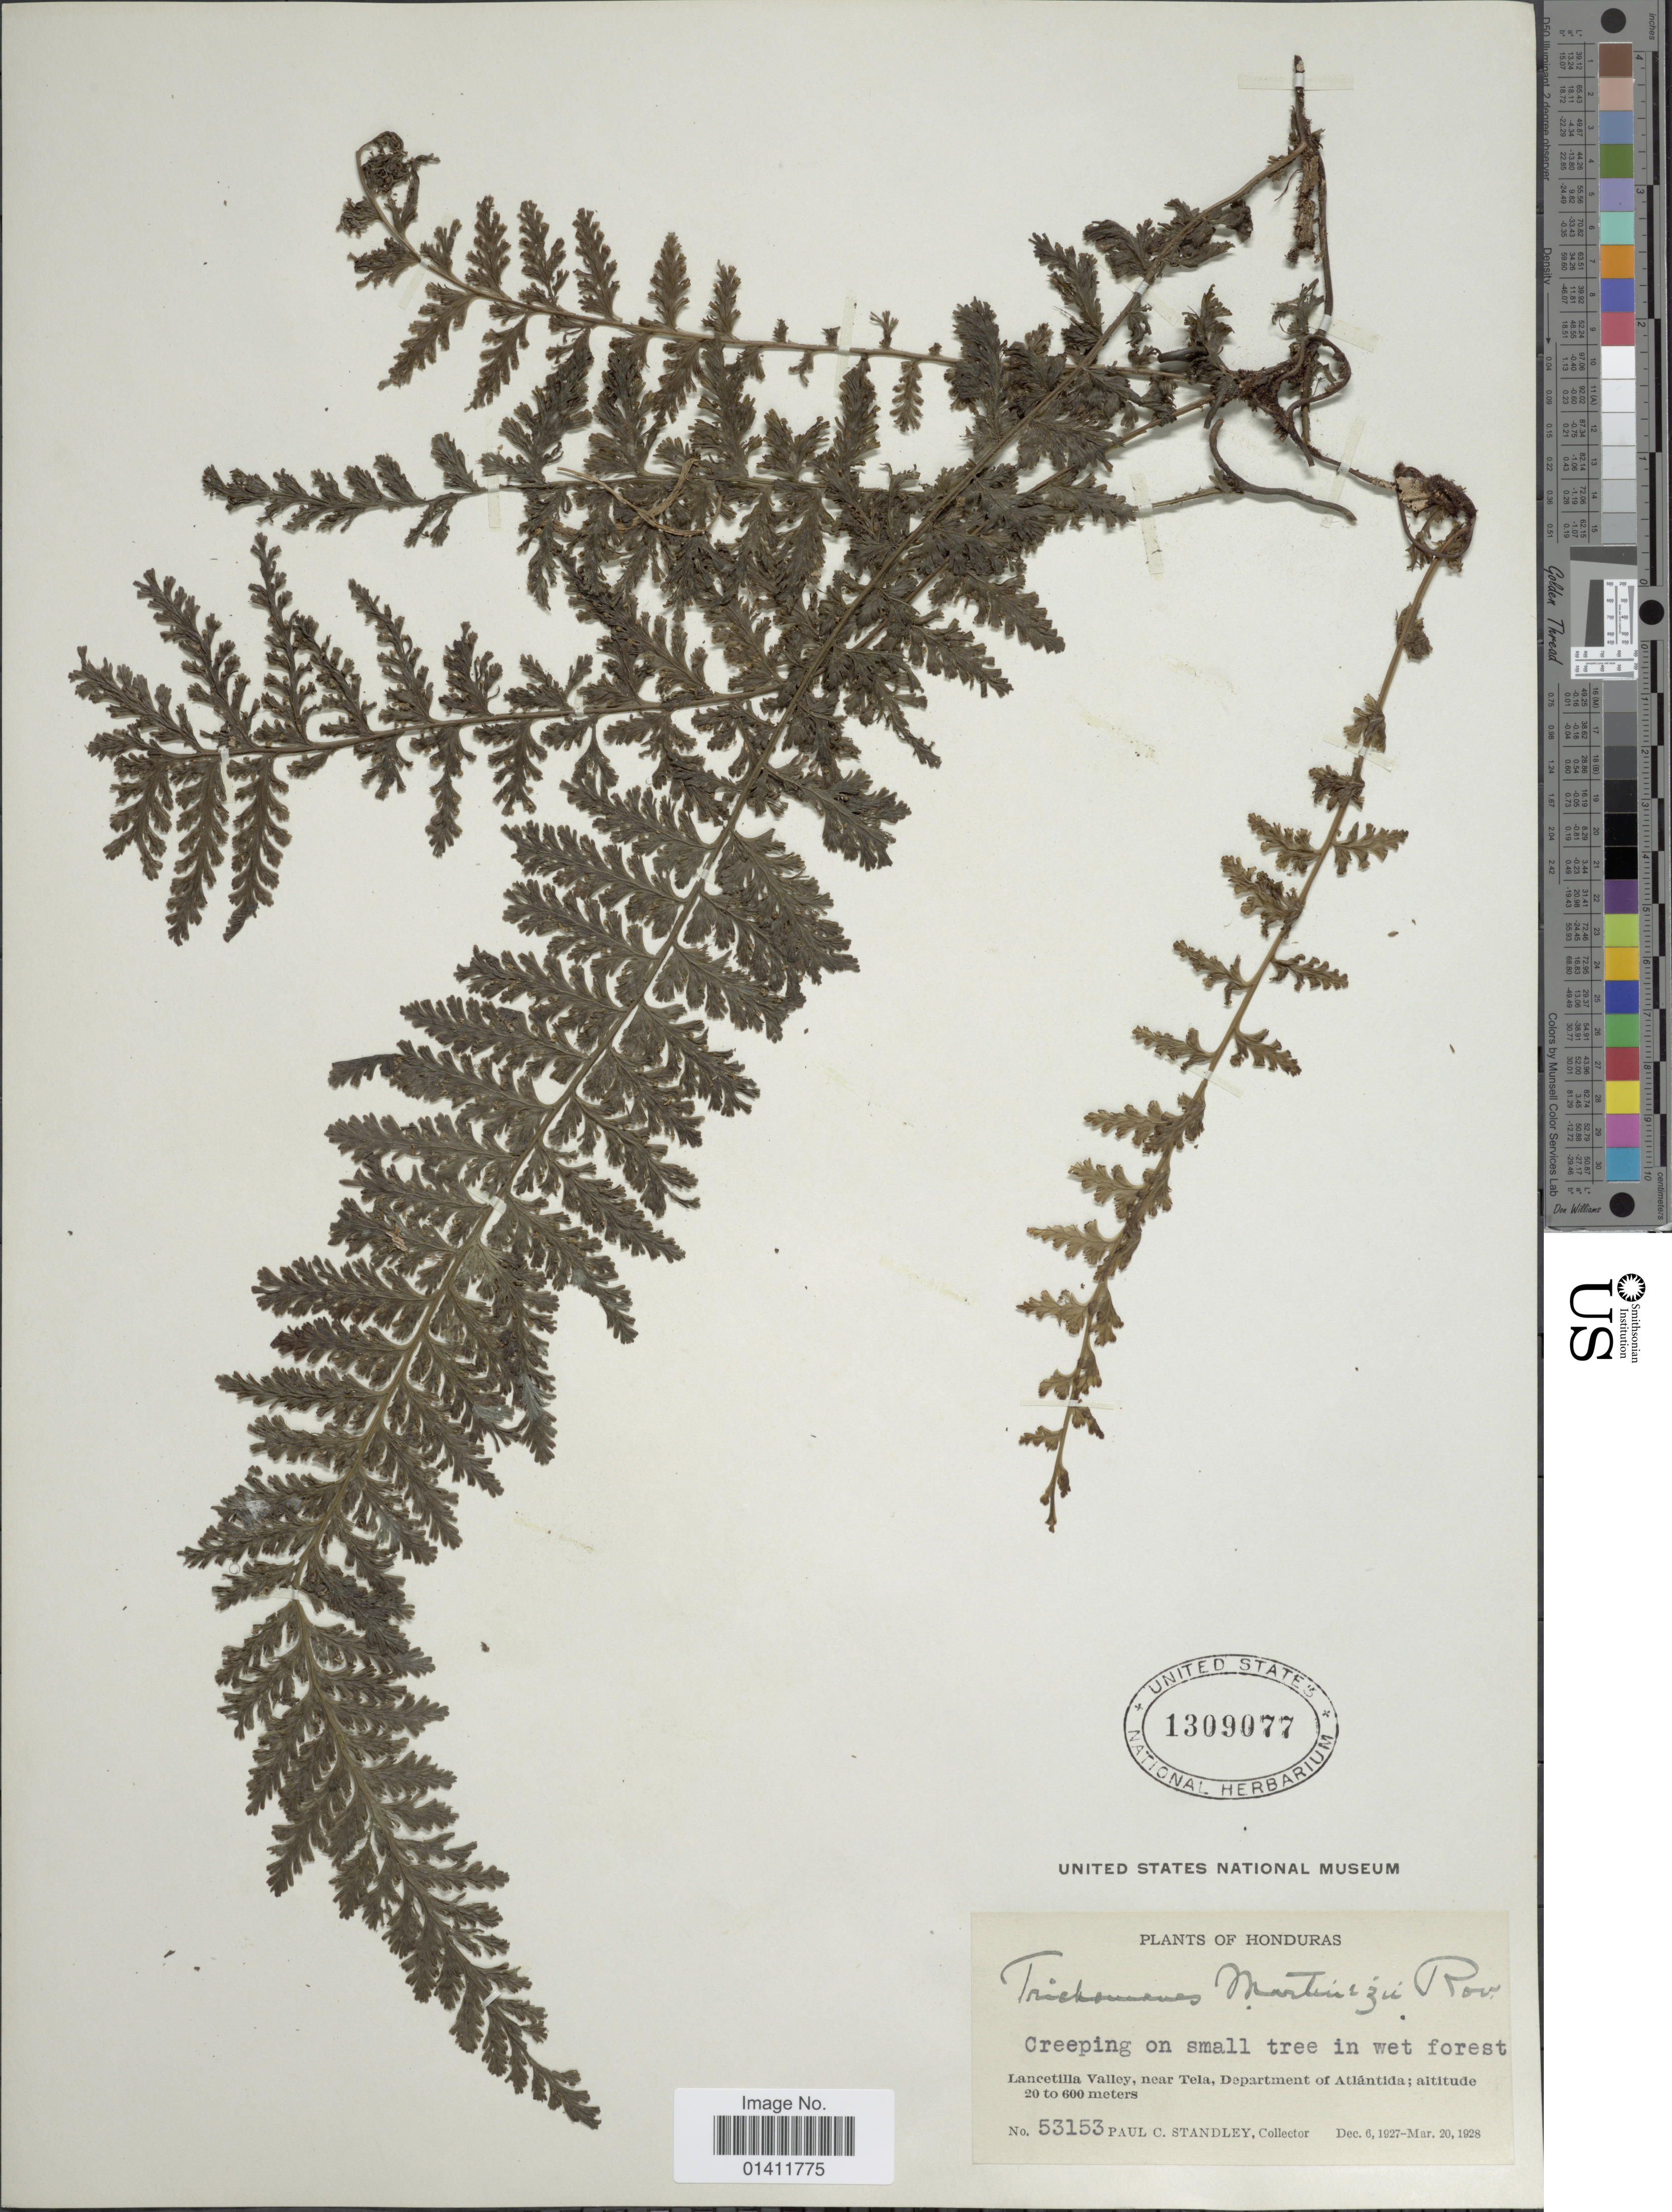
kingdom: Plantae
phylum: Tracheophyta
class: Polypodiopsida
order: Hymenophyllales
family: Hymenophyllaceae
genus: Vandenboschia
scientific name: Vandenboschia collariata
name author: (Bosch) Ebihara & K. Iwats.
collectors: P. C. Standley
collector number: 53153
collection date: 1927-12-06/1928-03-20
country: Honduras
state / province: Atlántida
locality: Lancetilla Valley, near Tela , Department of Atlantida.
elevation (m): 20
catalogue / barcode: US 1309077